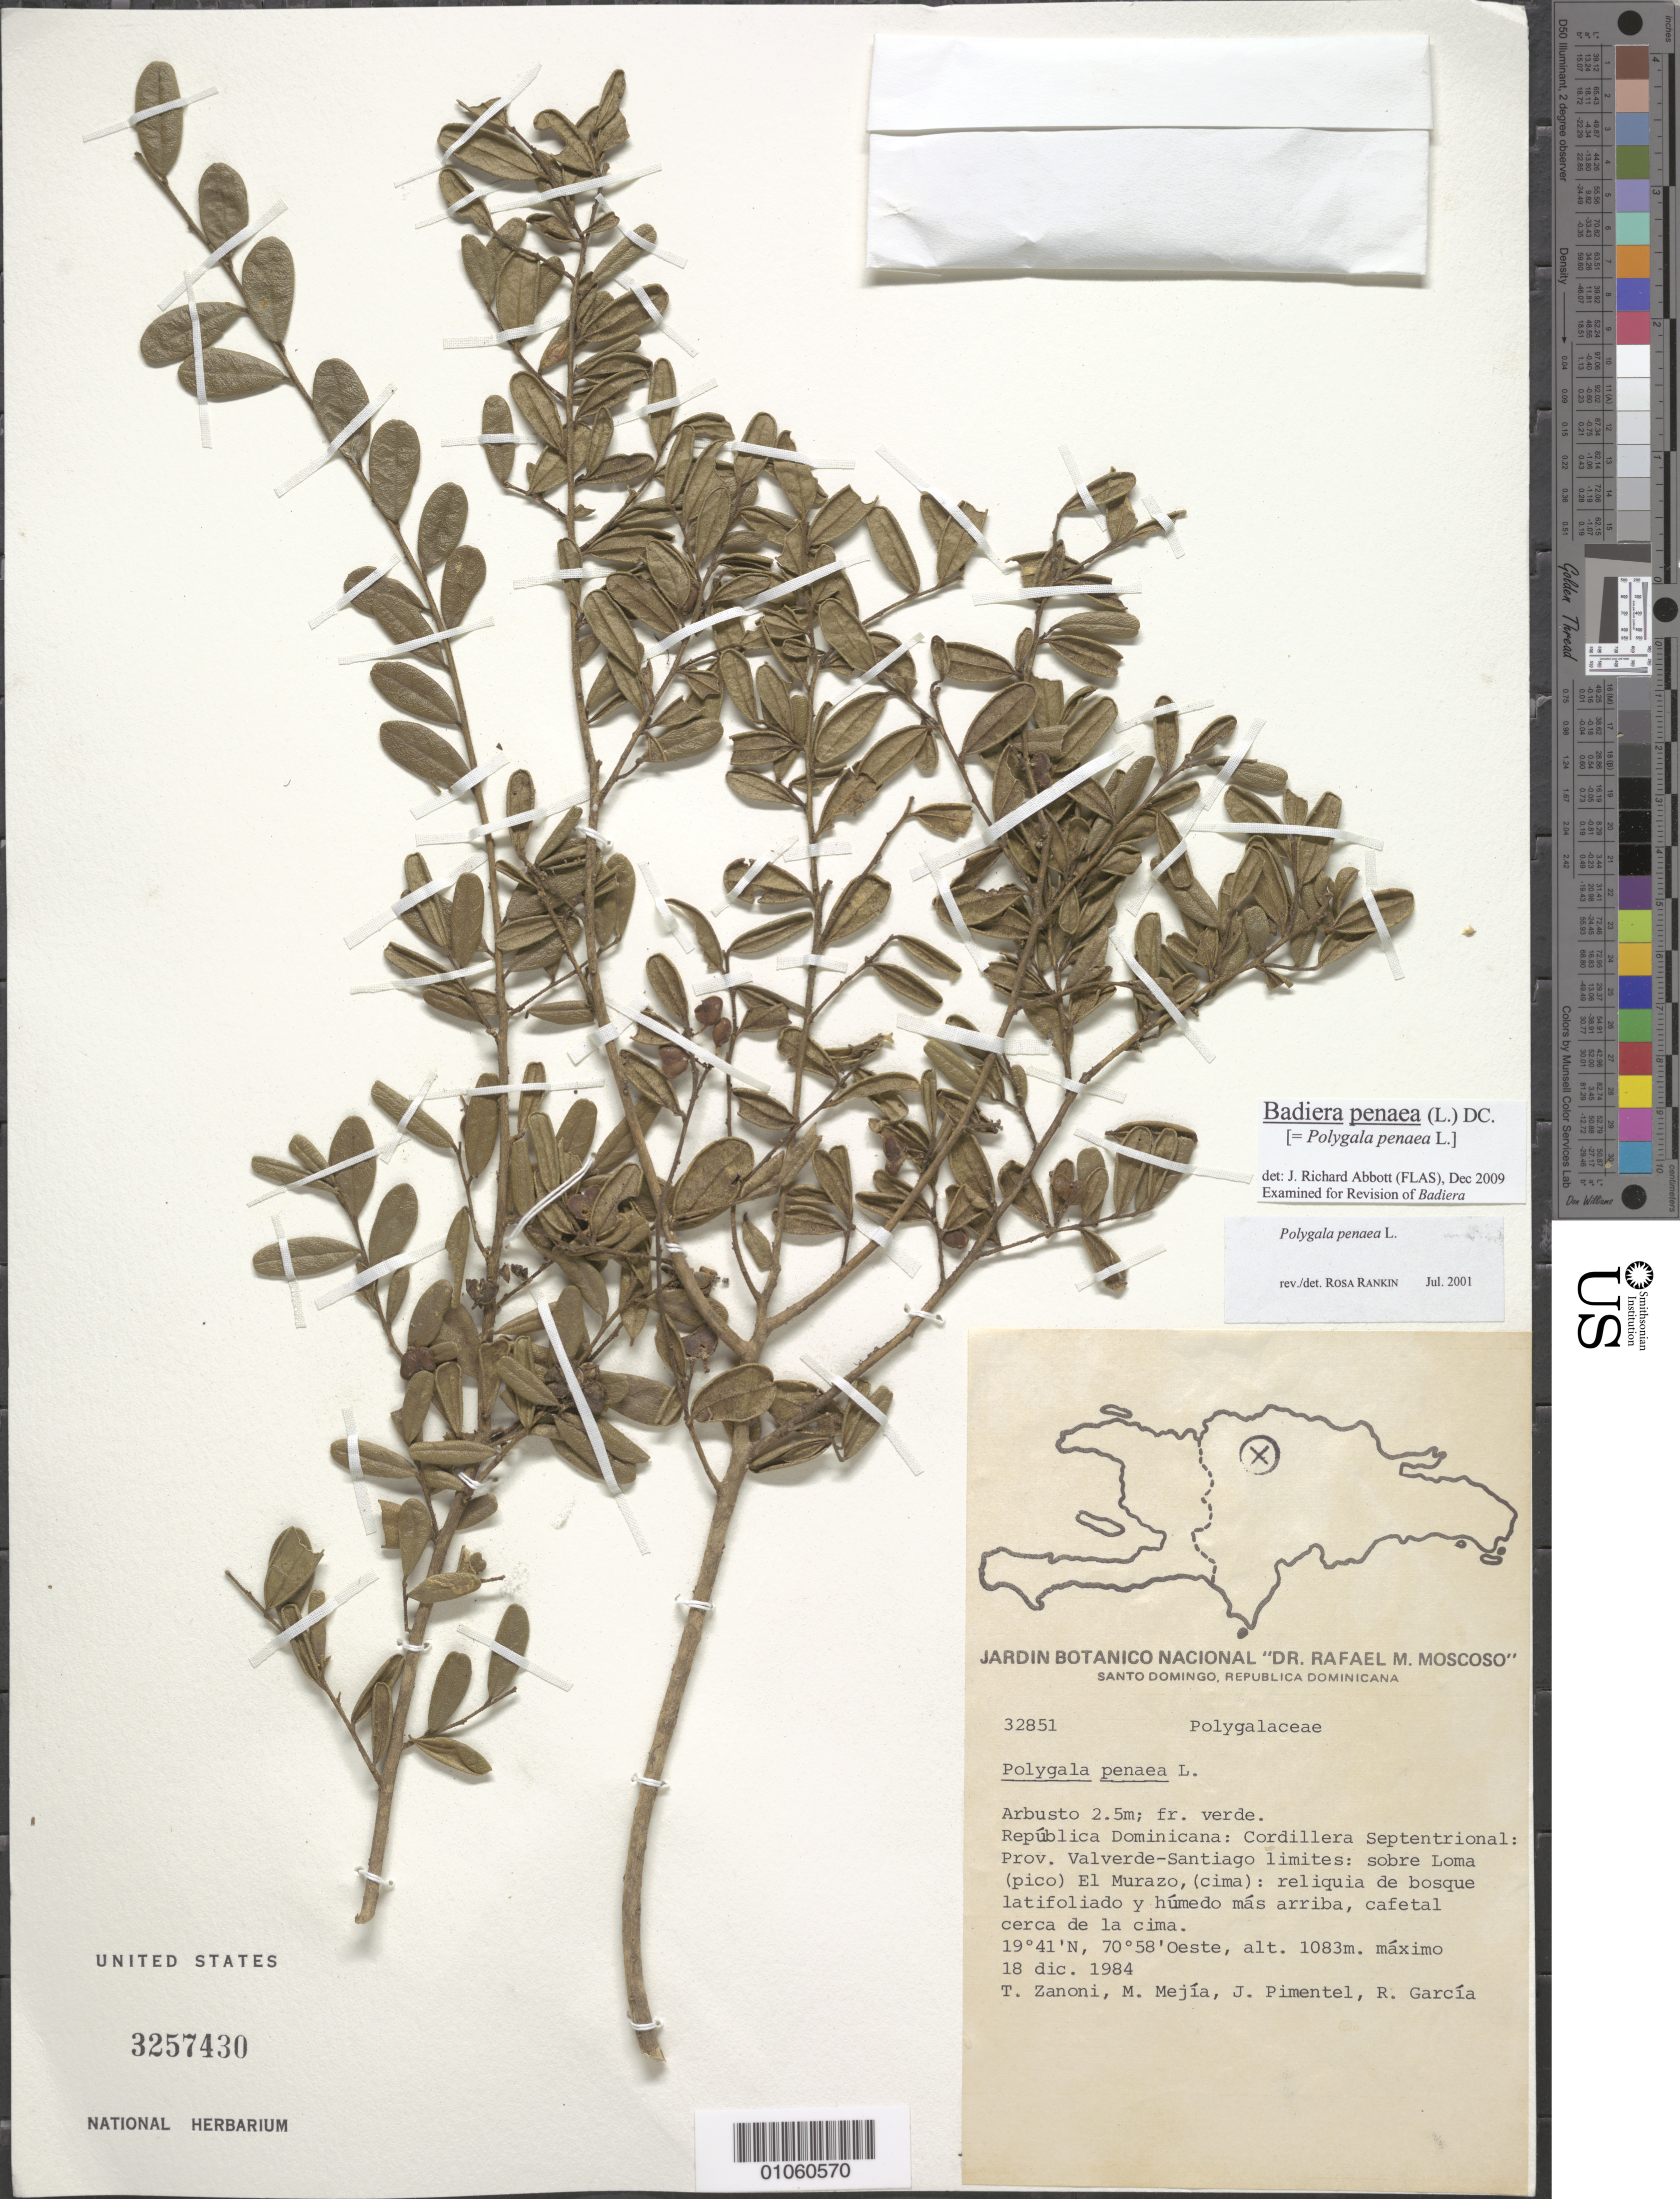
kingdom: Plantae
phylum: Tracheophyta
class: Magnoliopsida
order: Fabales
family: Polygalaceae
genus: Badiera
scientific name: Badiera penaea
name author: (L.) DC.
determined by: Abbott, J. R., (FLAS)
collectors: T. A. Zanoni, M. Mejia, J. Pimental & R. G. García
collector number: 32851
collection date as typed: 18 Dec 1984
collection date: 1984-12-18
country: Dominican Republic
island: Hispaniola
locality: Cordillera Septentrional, Prov. Valverde-Santiago limites; sobra Loma (pico) El Murazo, (cima)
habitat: Reliquia de bosque latifoliado y húmedo más arriba, cafetal cerca de la cima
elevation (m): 1083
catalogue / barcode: US 3257430